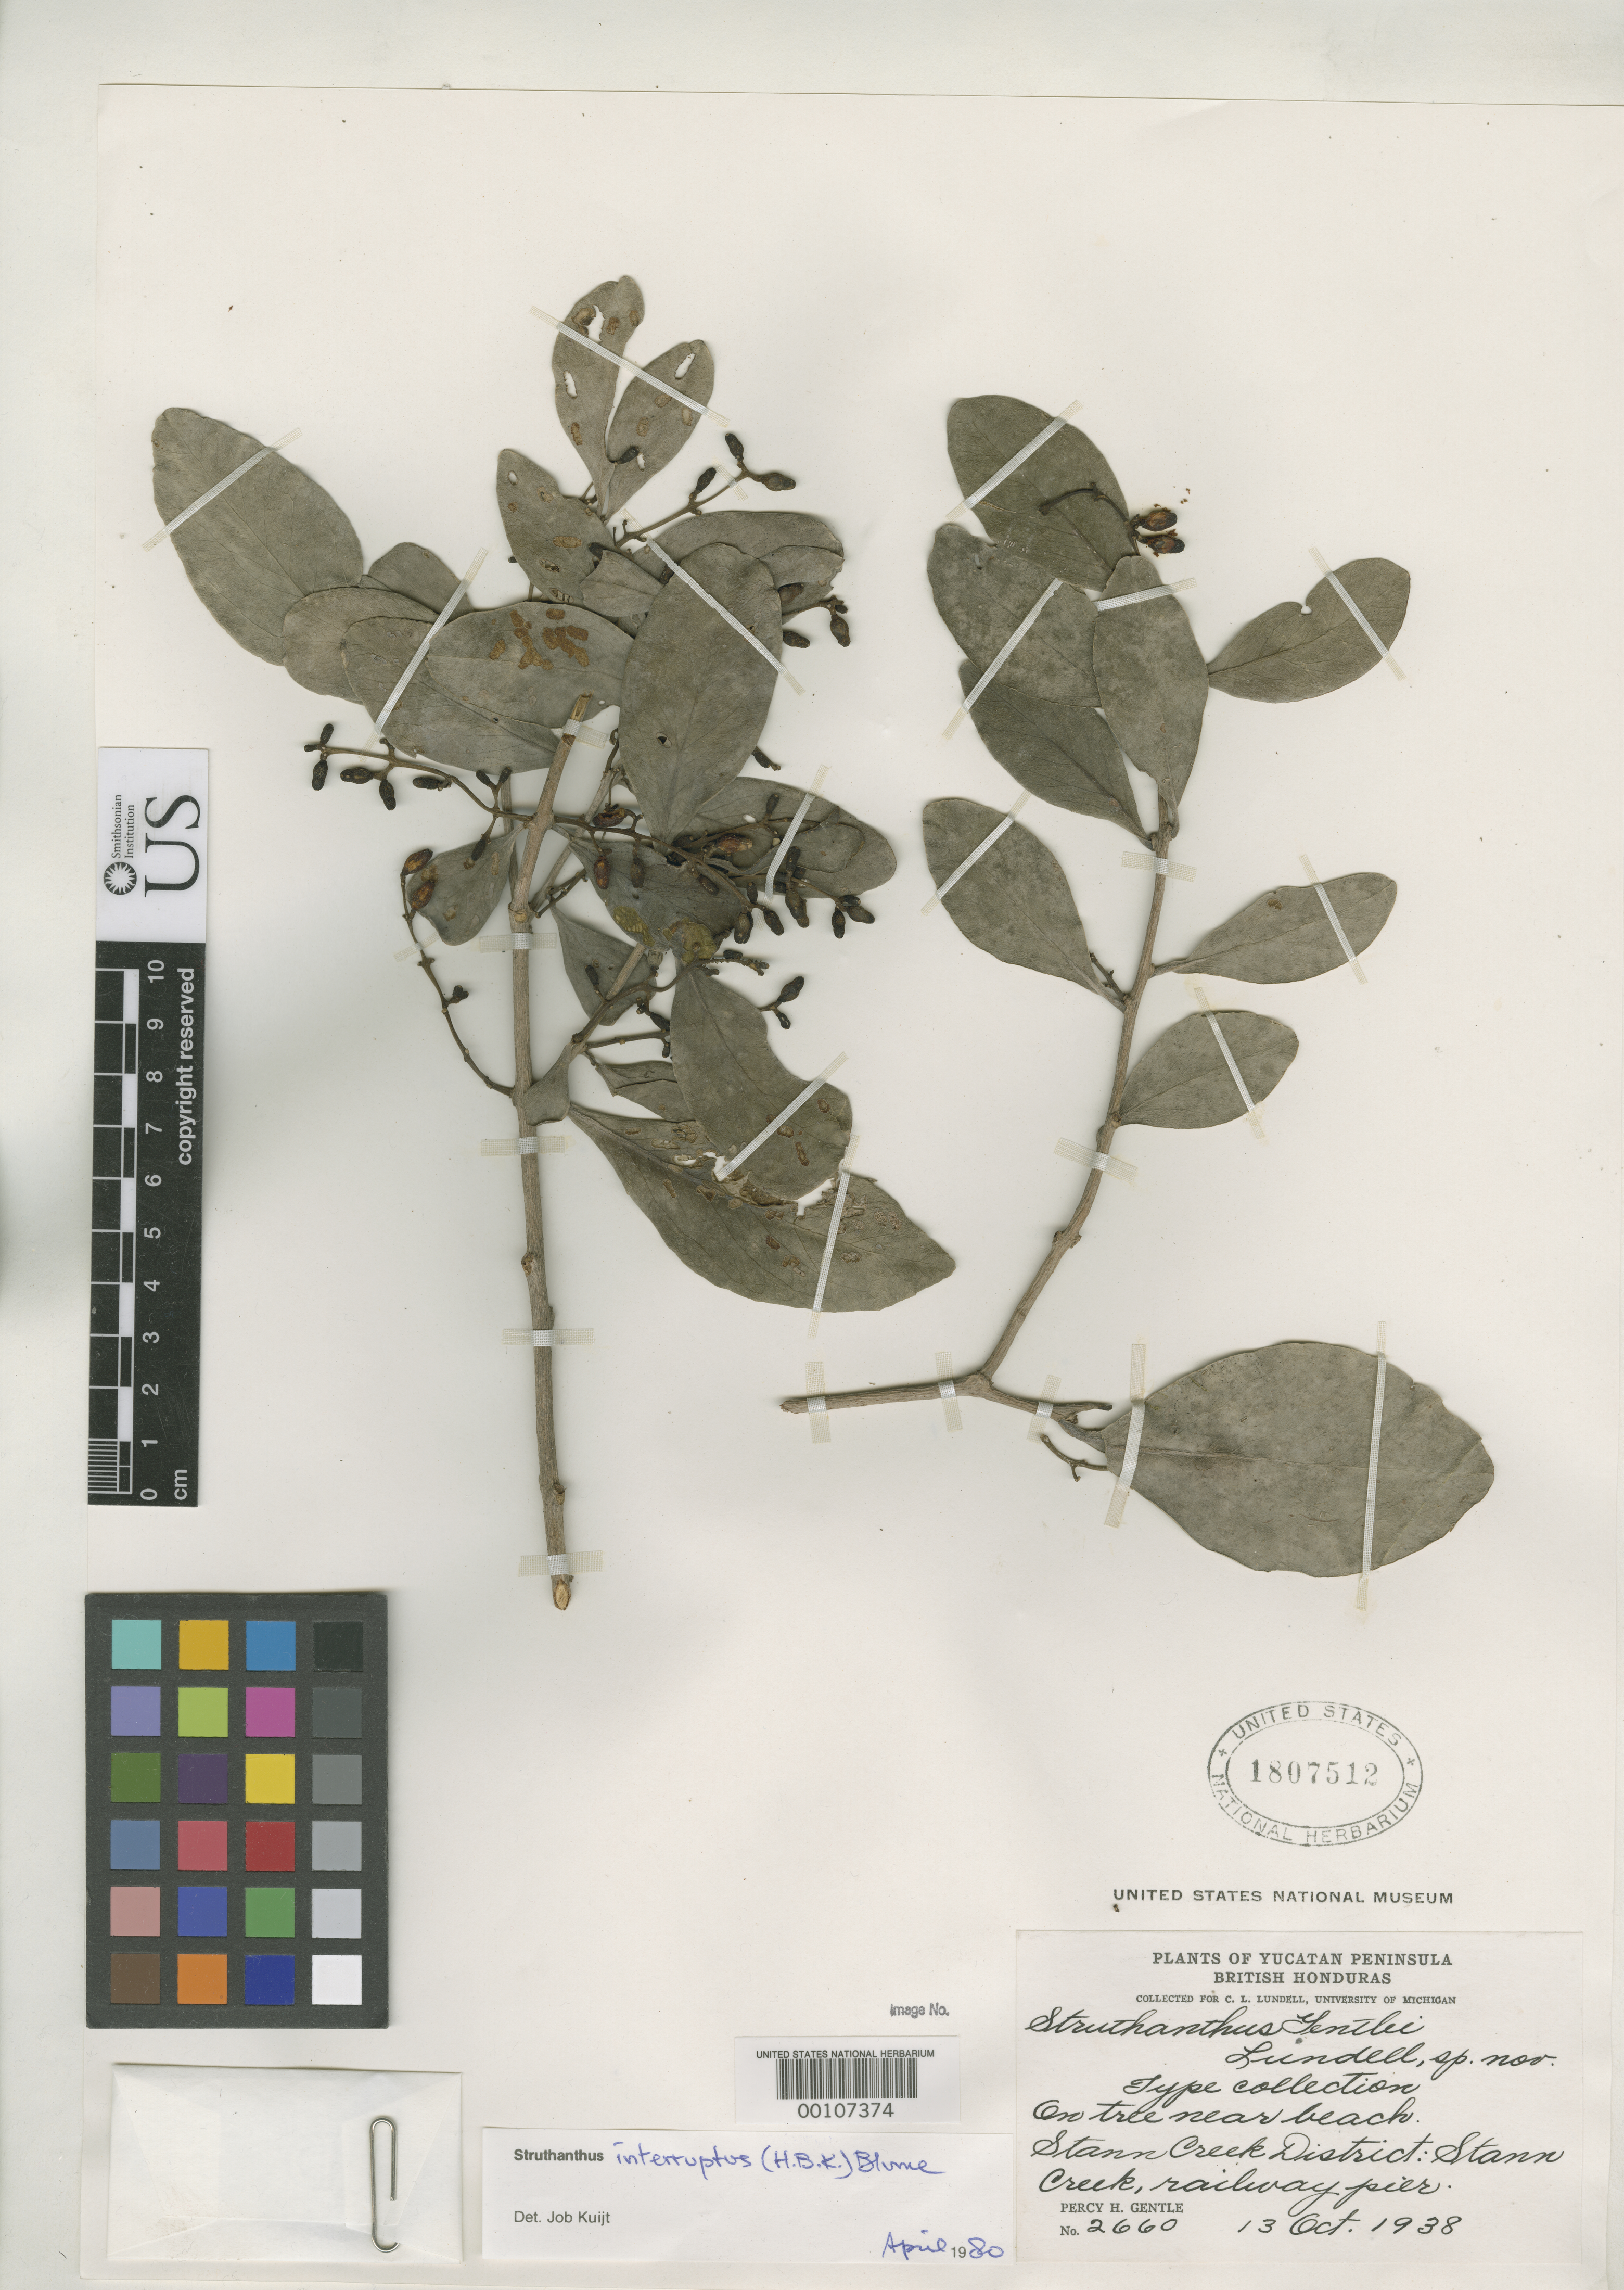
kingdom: Plantae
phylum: Tracheophyta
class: Magnoliopsida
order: Santalales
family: Loranthaceae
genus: Struthanthus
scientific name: Struthanthus gentlei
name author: Lundell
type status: Isotype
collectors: P. H. Gentle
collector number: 2660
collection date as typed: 13 Oct 1938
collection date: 1938-10-13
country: Belize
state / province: Stann Creek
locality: Stann Creek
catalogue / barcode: US 1807512